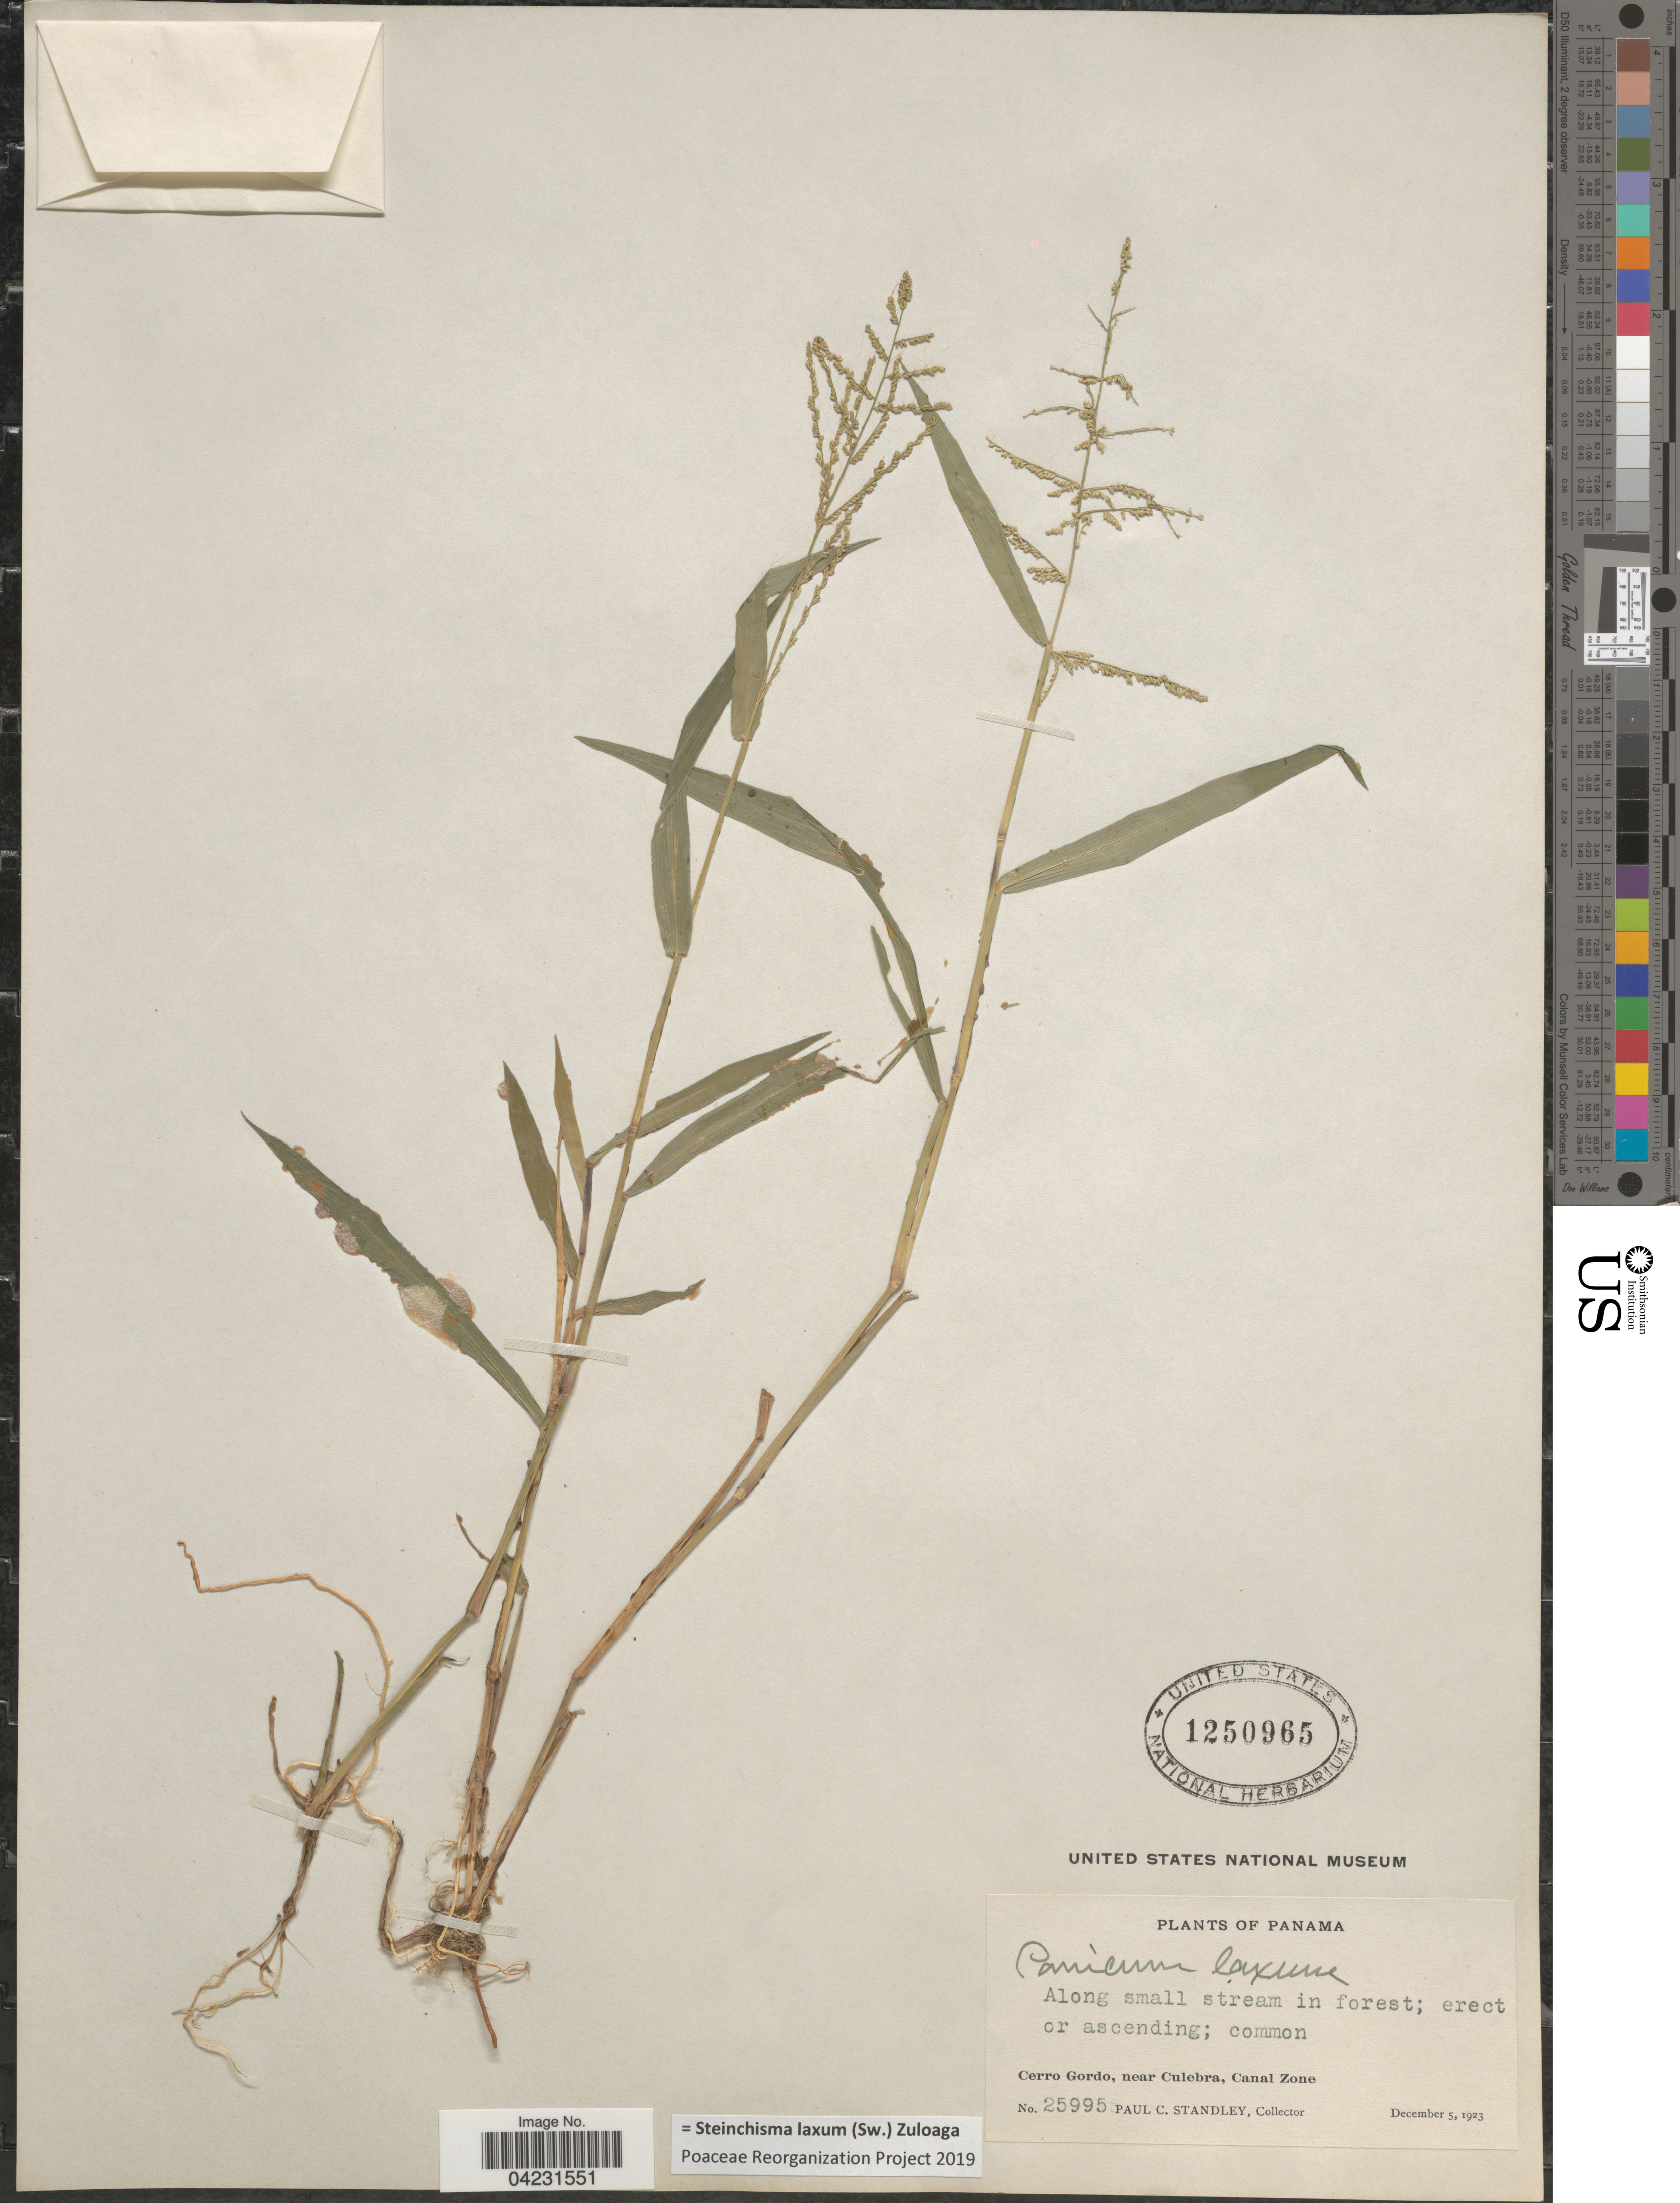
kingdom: Plantae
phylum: Tracheophyta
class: Liliopsida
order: Poales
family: Poaceae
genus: Steinchisma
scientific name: Steinchisma laxum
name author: (Sw.) Zuloaga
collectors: P. C. Standley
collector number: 25995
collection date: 1923-12-05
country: Panama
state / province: Colón / Panamá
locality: Cerro Gordo, near Culebra, Canal Zone.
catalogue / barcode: US 1250965